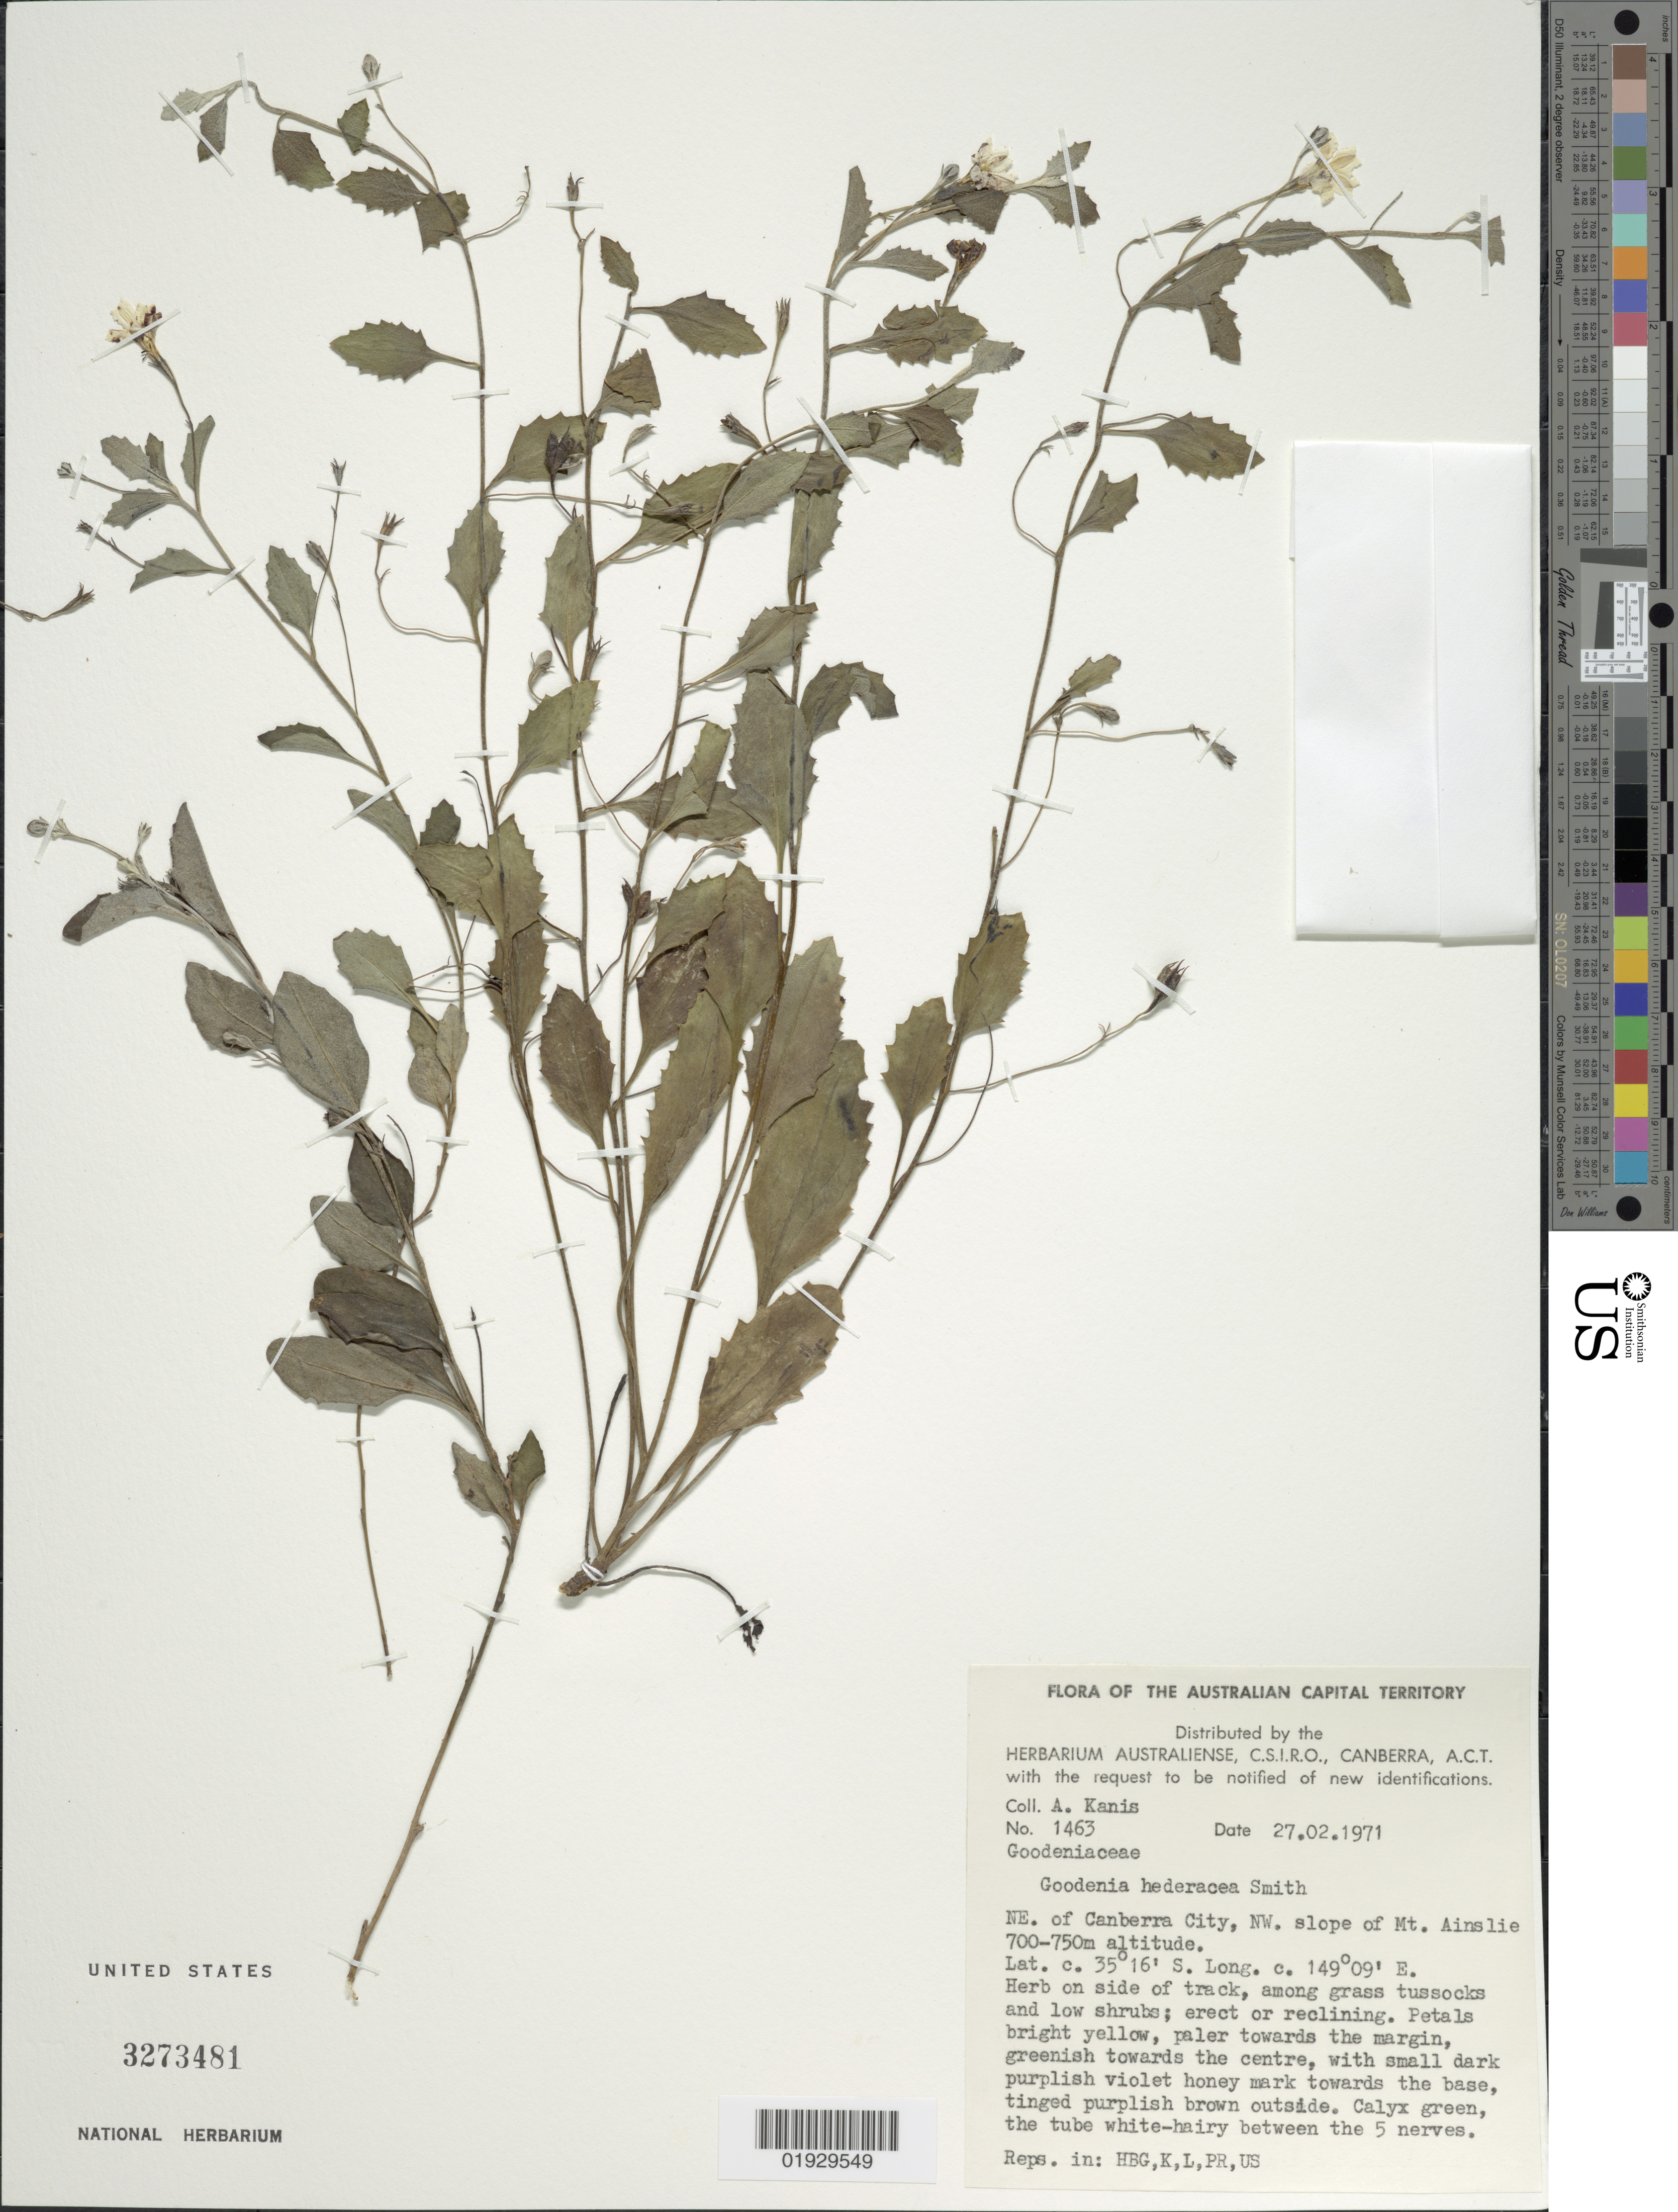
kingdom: Plantae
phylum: Tracheophyta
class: Magnoliopsida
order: Asterales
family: Goodeniaceae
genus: Goodenia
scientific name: Goodenia hederacea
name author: Sm.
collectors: A. Kanis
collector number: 1463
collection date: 1971-02-27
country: Australia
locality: The Australian Capital Territory, NE. of Canberra City, NW. slope of Mt. Ainslie.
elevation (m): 700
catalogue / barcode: US 3273481